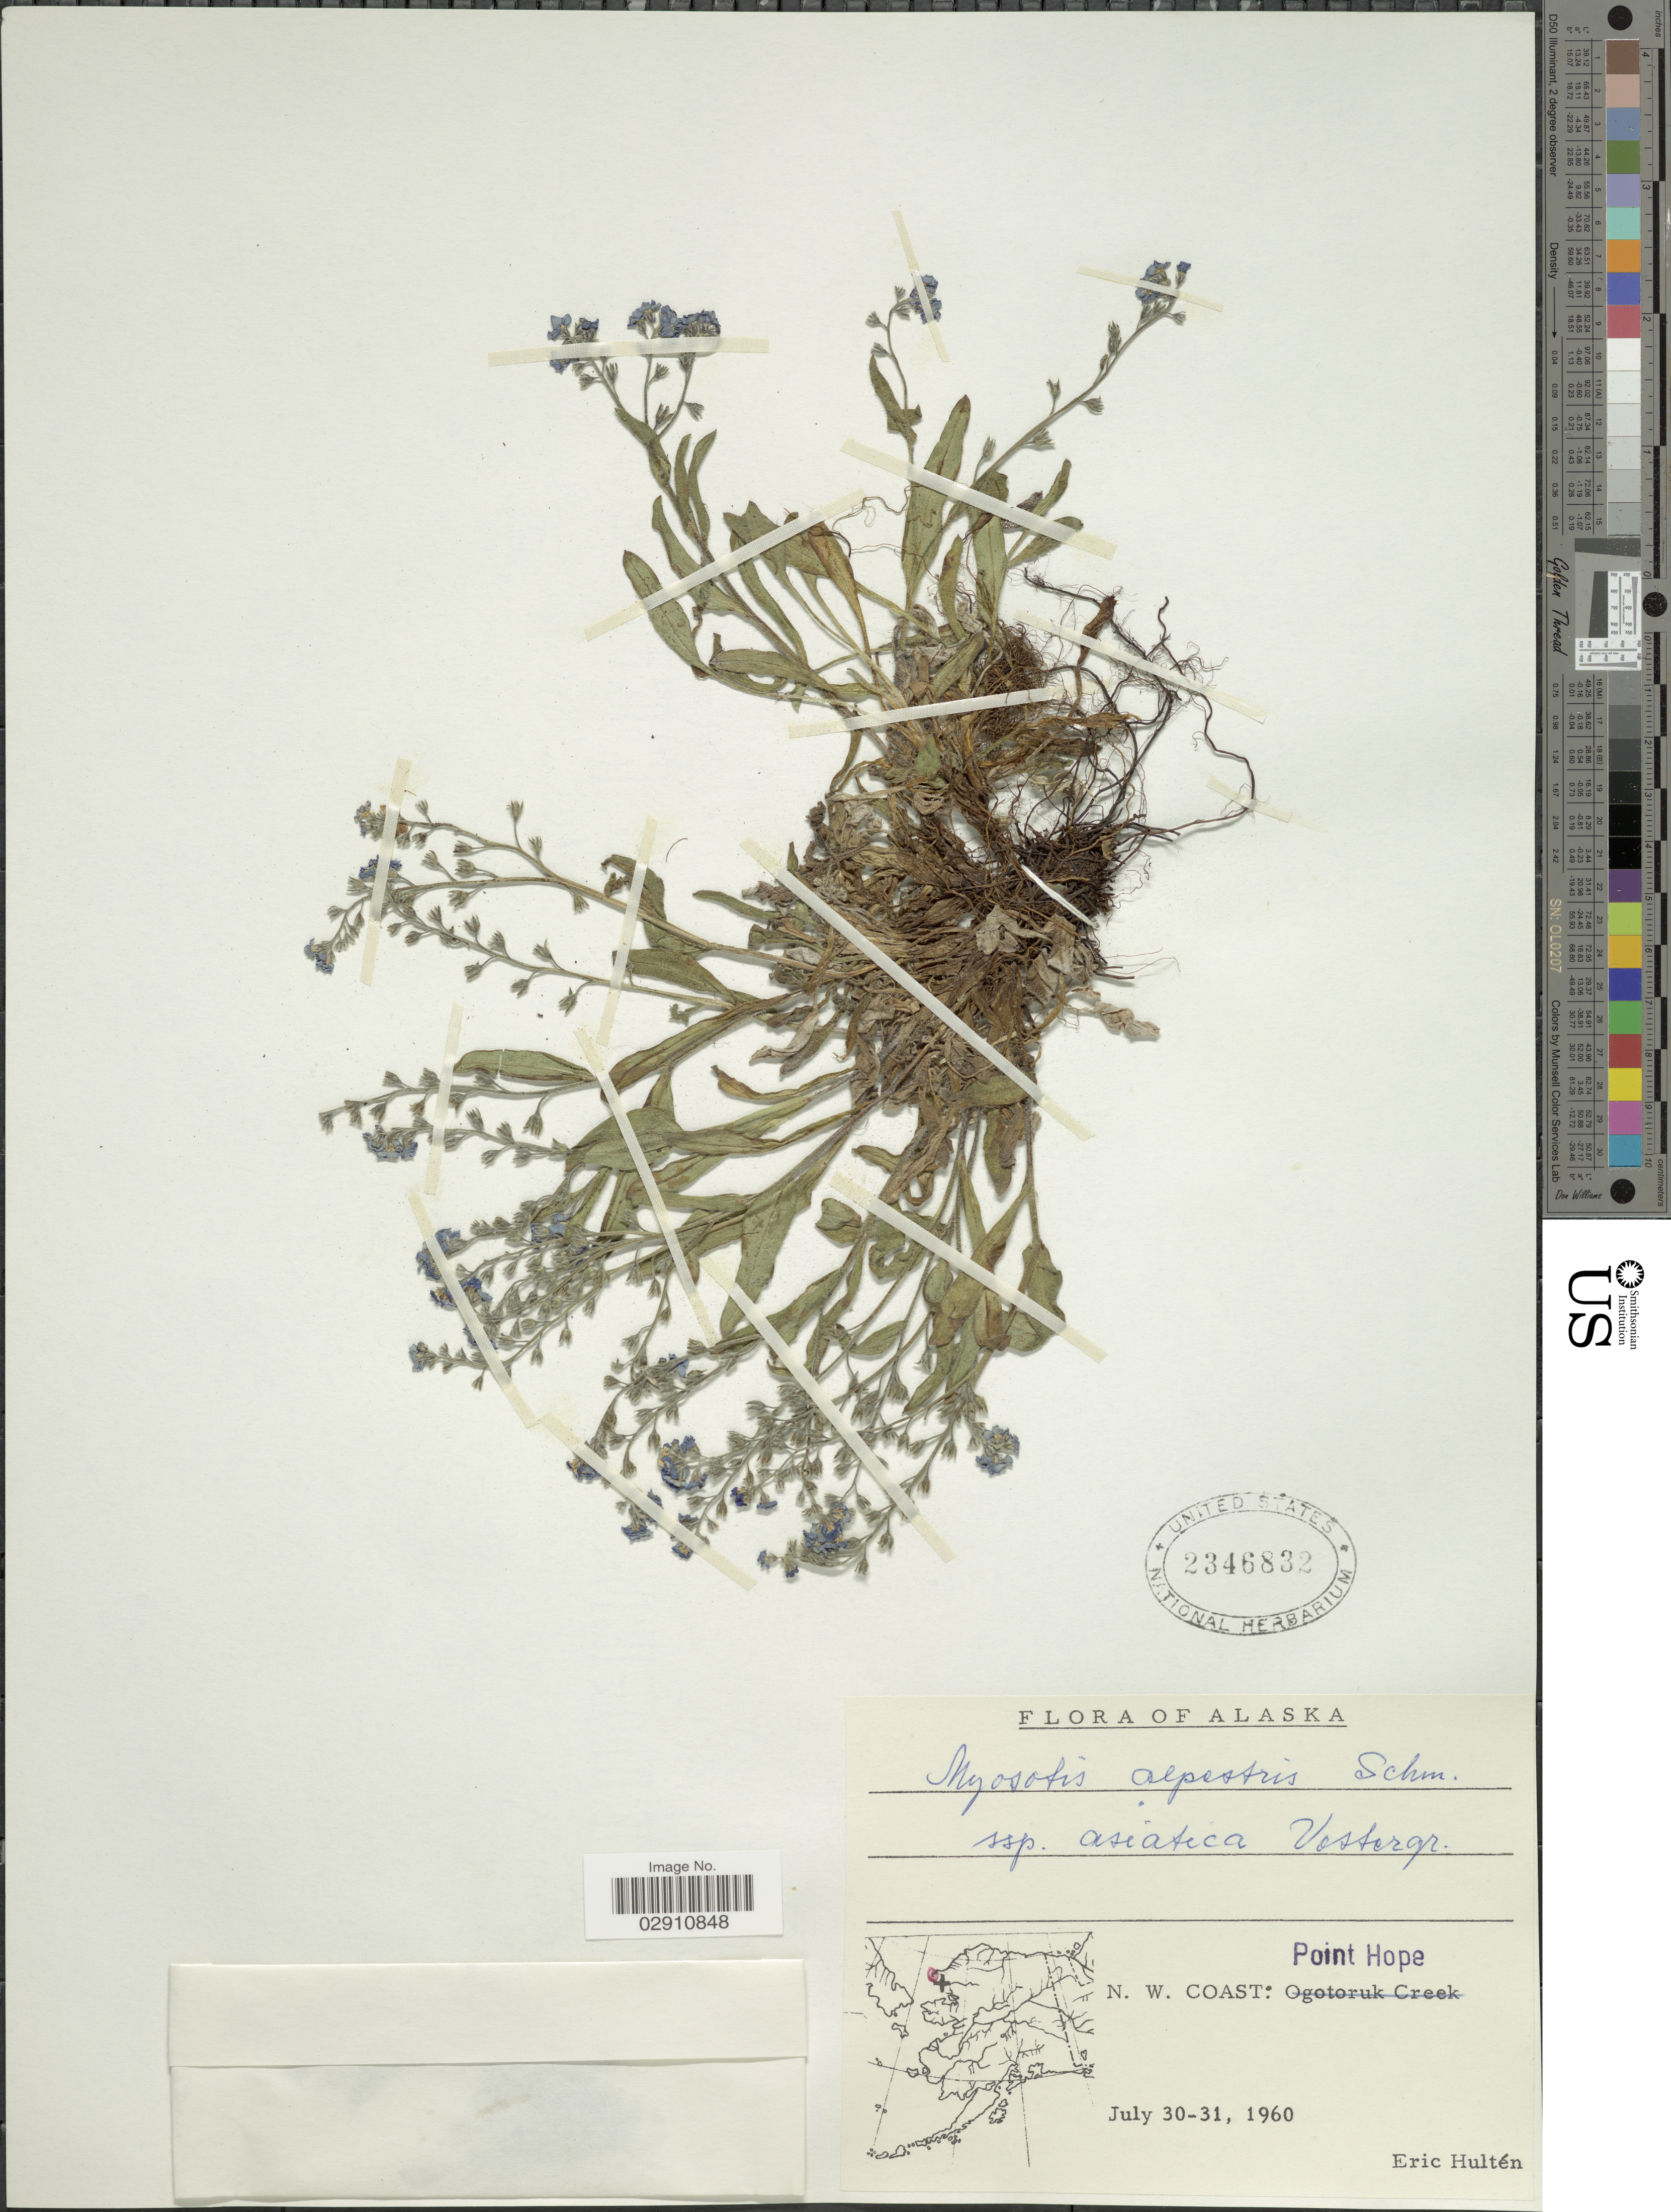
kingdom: Plantae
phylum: Tracheophyta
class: Magnoliopsida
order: Boraginales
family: Boraginaceae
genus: Myosotis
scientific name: Myosotis alpestris subsp. asiatica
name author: Vestergr.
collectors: E. G. Hultén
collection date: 1960-07-30/1960-07-31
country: United States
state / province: Alaska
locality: N.W. Coast: Point Hope.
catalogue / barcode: US 2346832